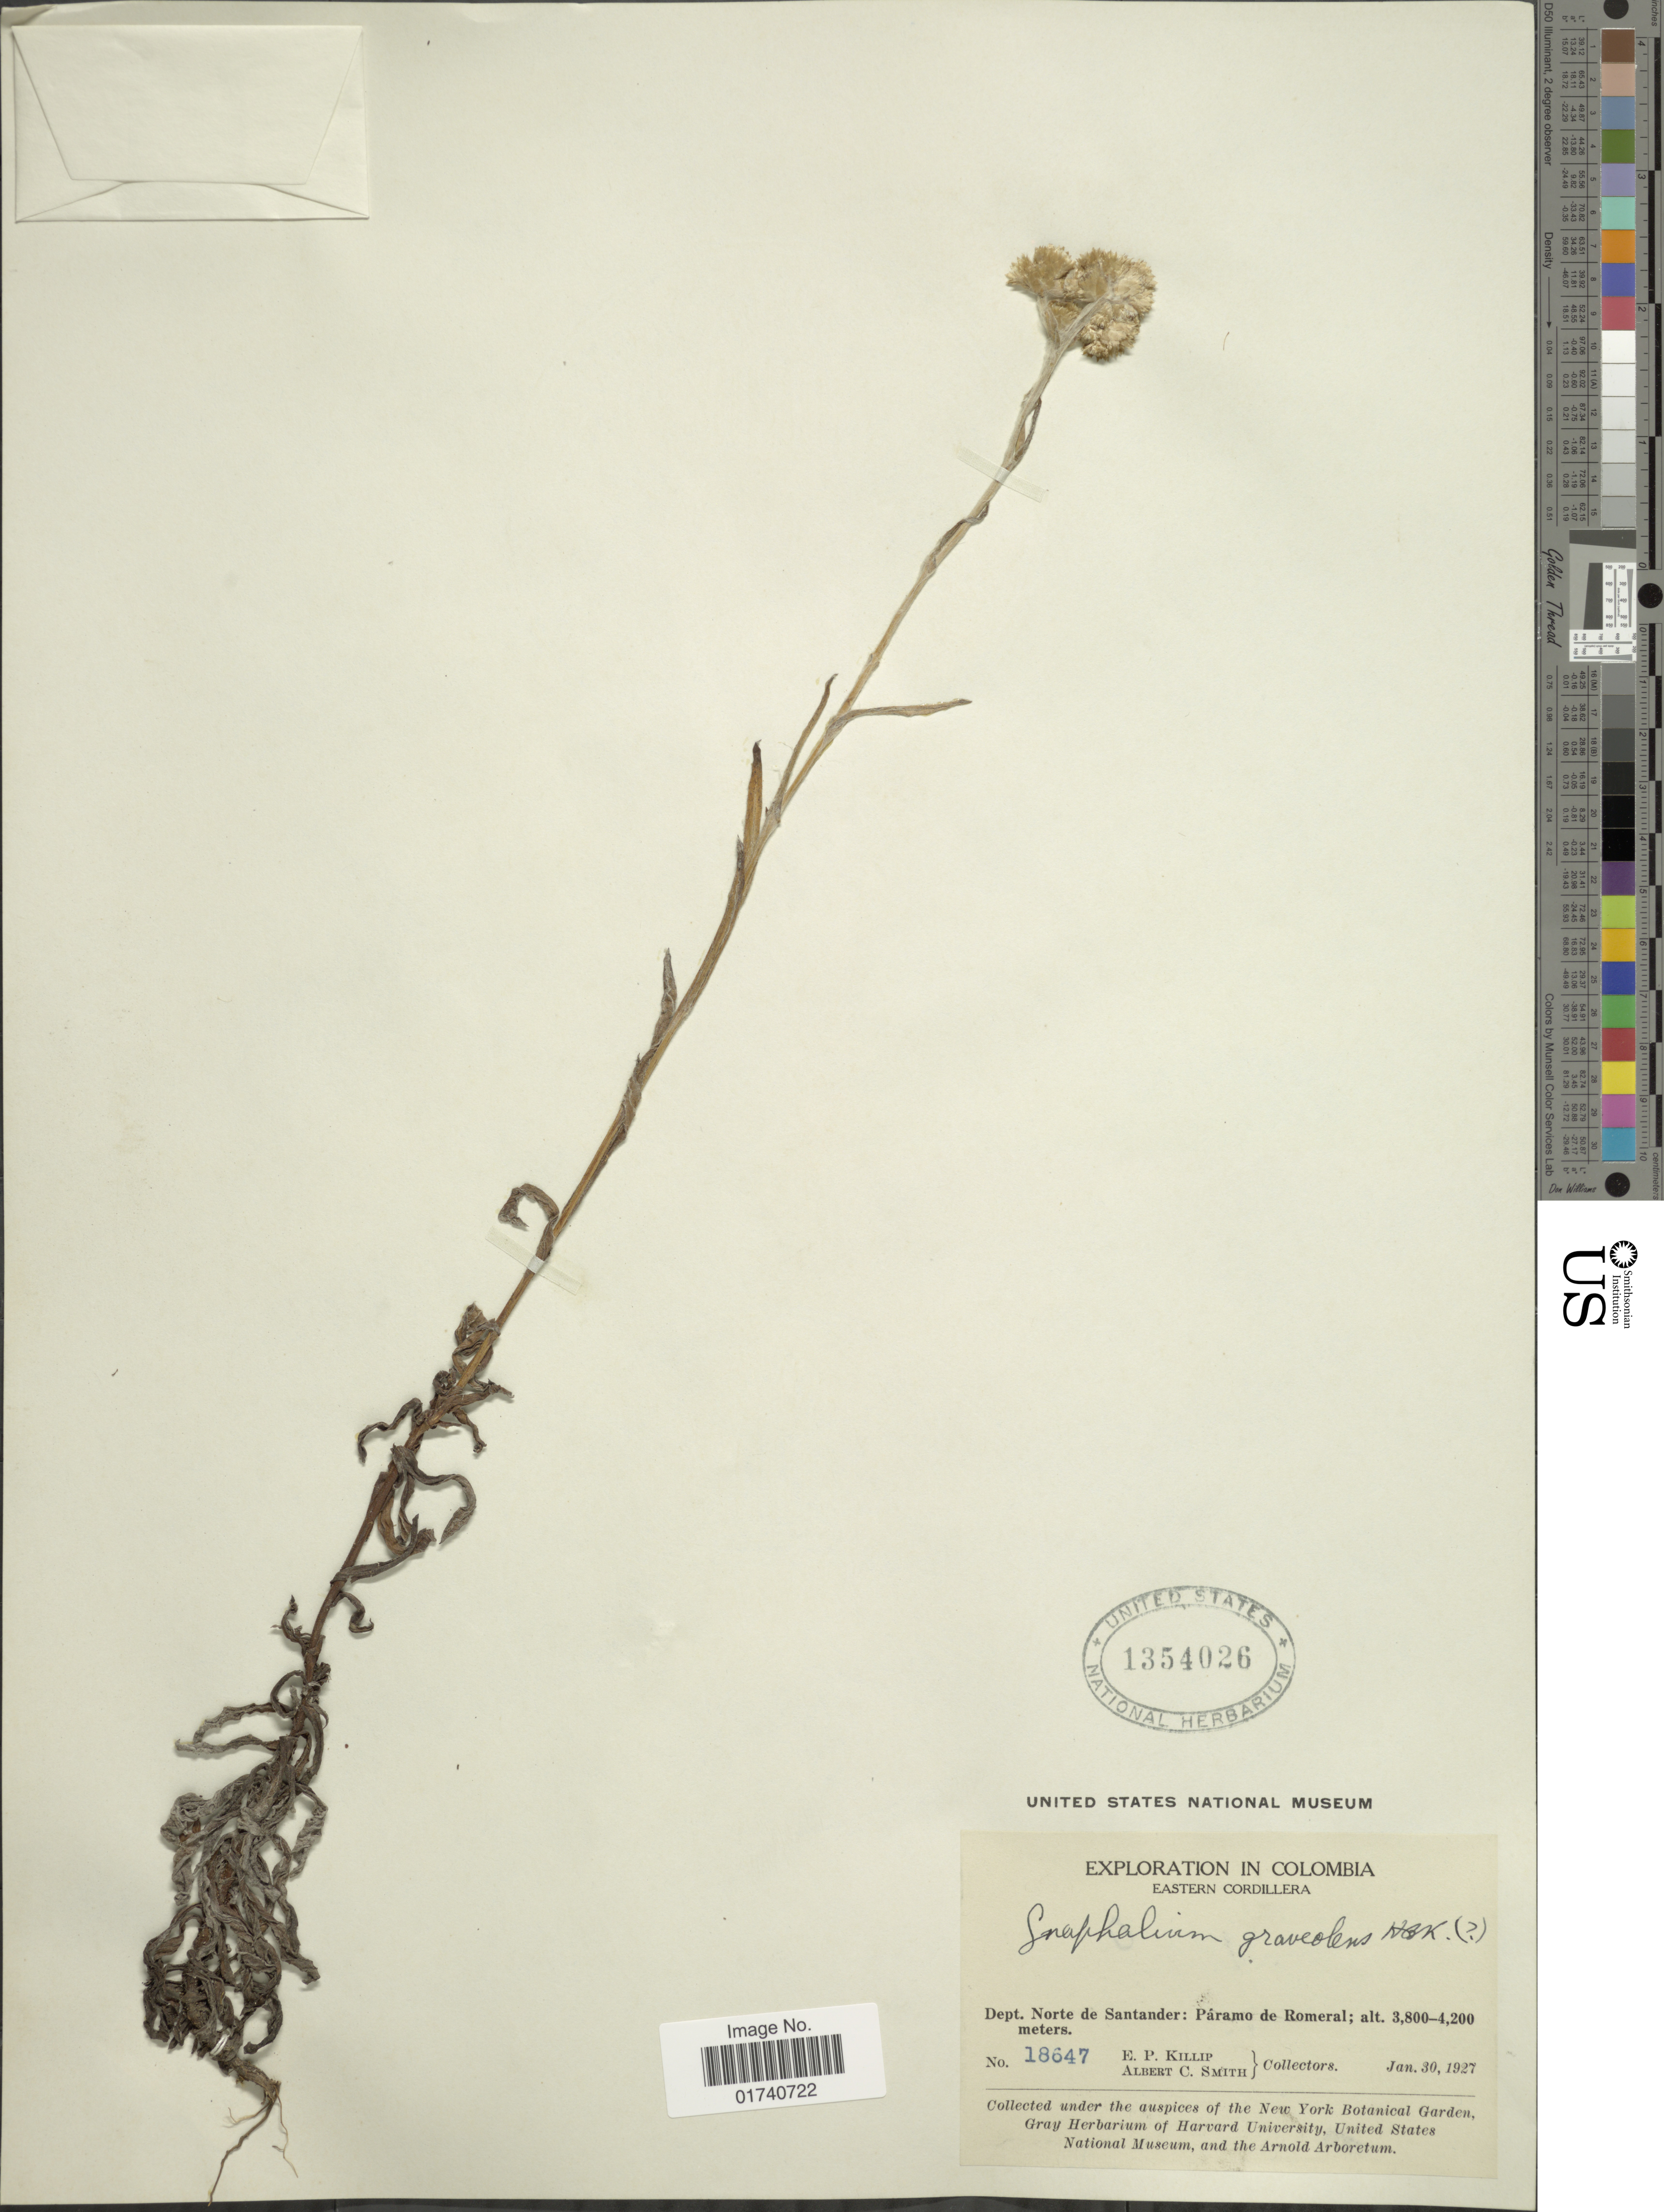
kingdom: Plantae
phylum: Tracheophyta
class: Magnoliopsida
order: Asterales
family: Asteraceae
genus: Pseudognaphalium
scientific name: Pseudognaphalium graveolens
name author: Anderb.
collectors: E. P. Killip & A. C. Smith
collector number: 18647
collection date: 1927-01-30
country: Colombia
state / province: Norte de Santander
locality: Dept. Norte de Santander: Paramo de Romeral.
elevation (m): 3800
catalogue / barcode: US 1354026